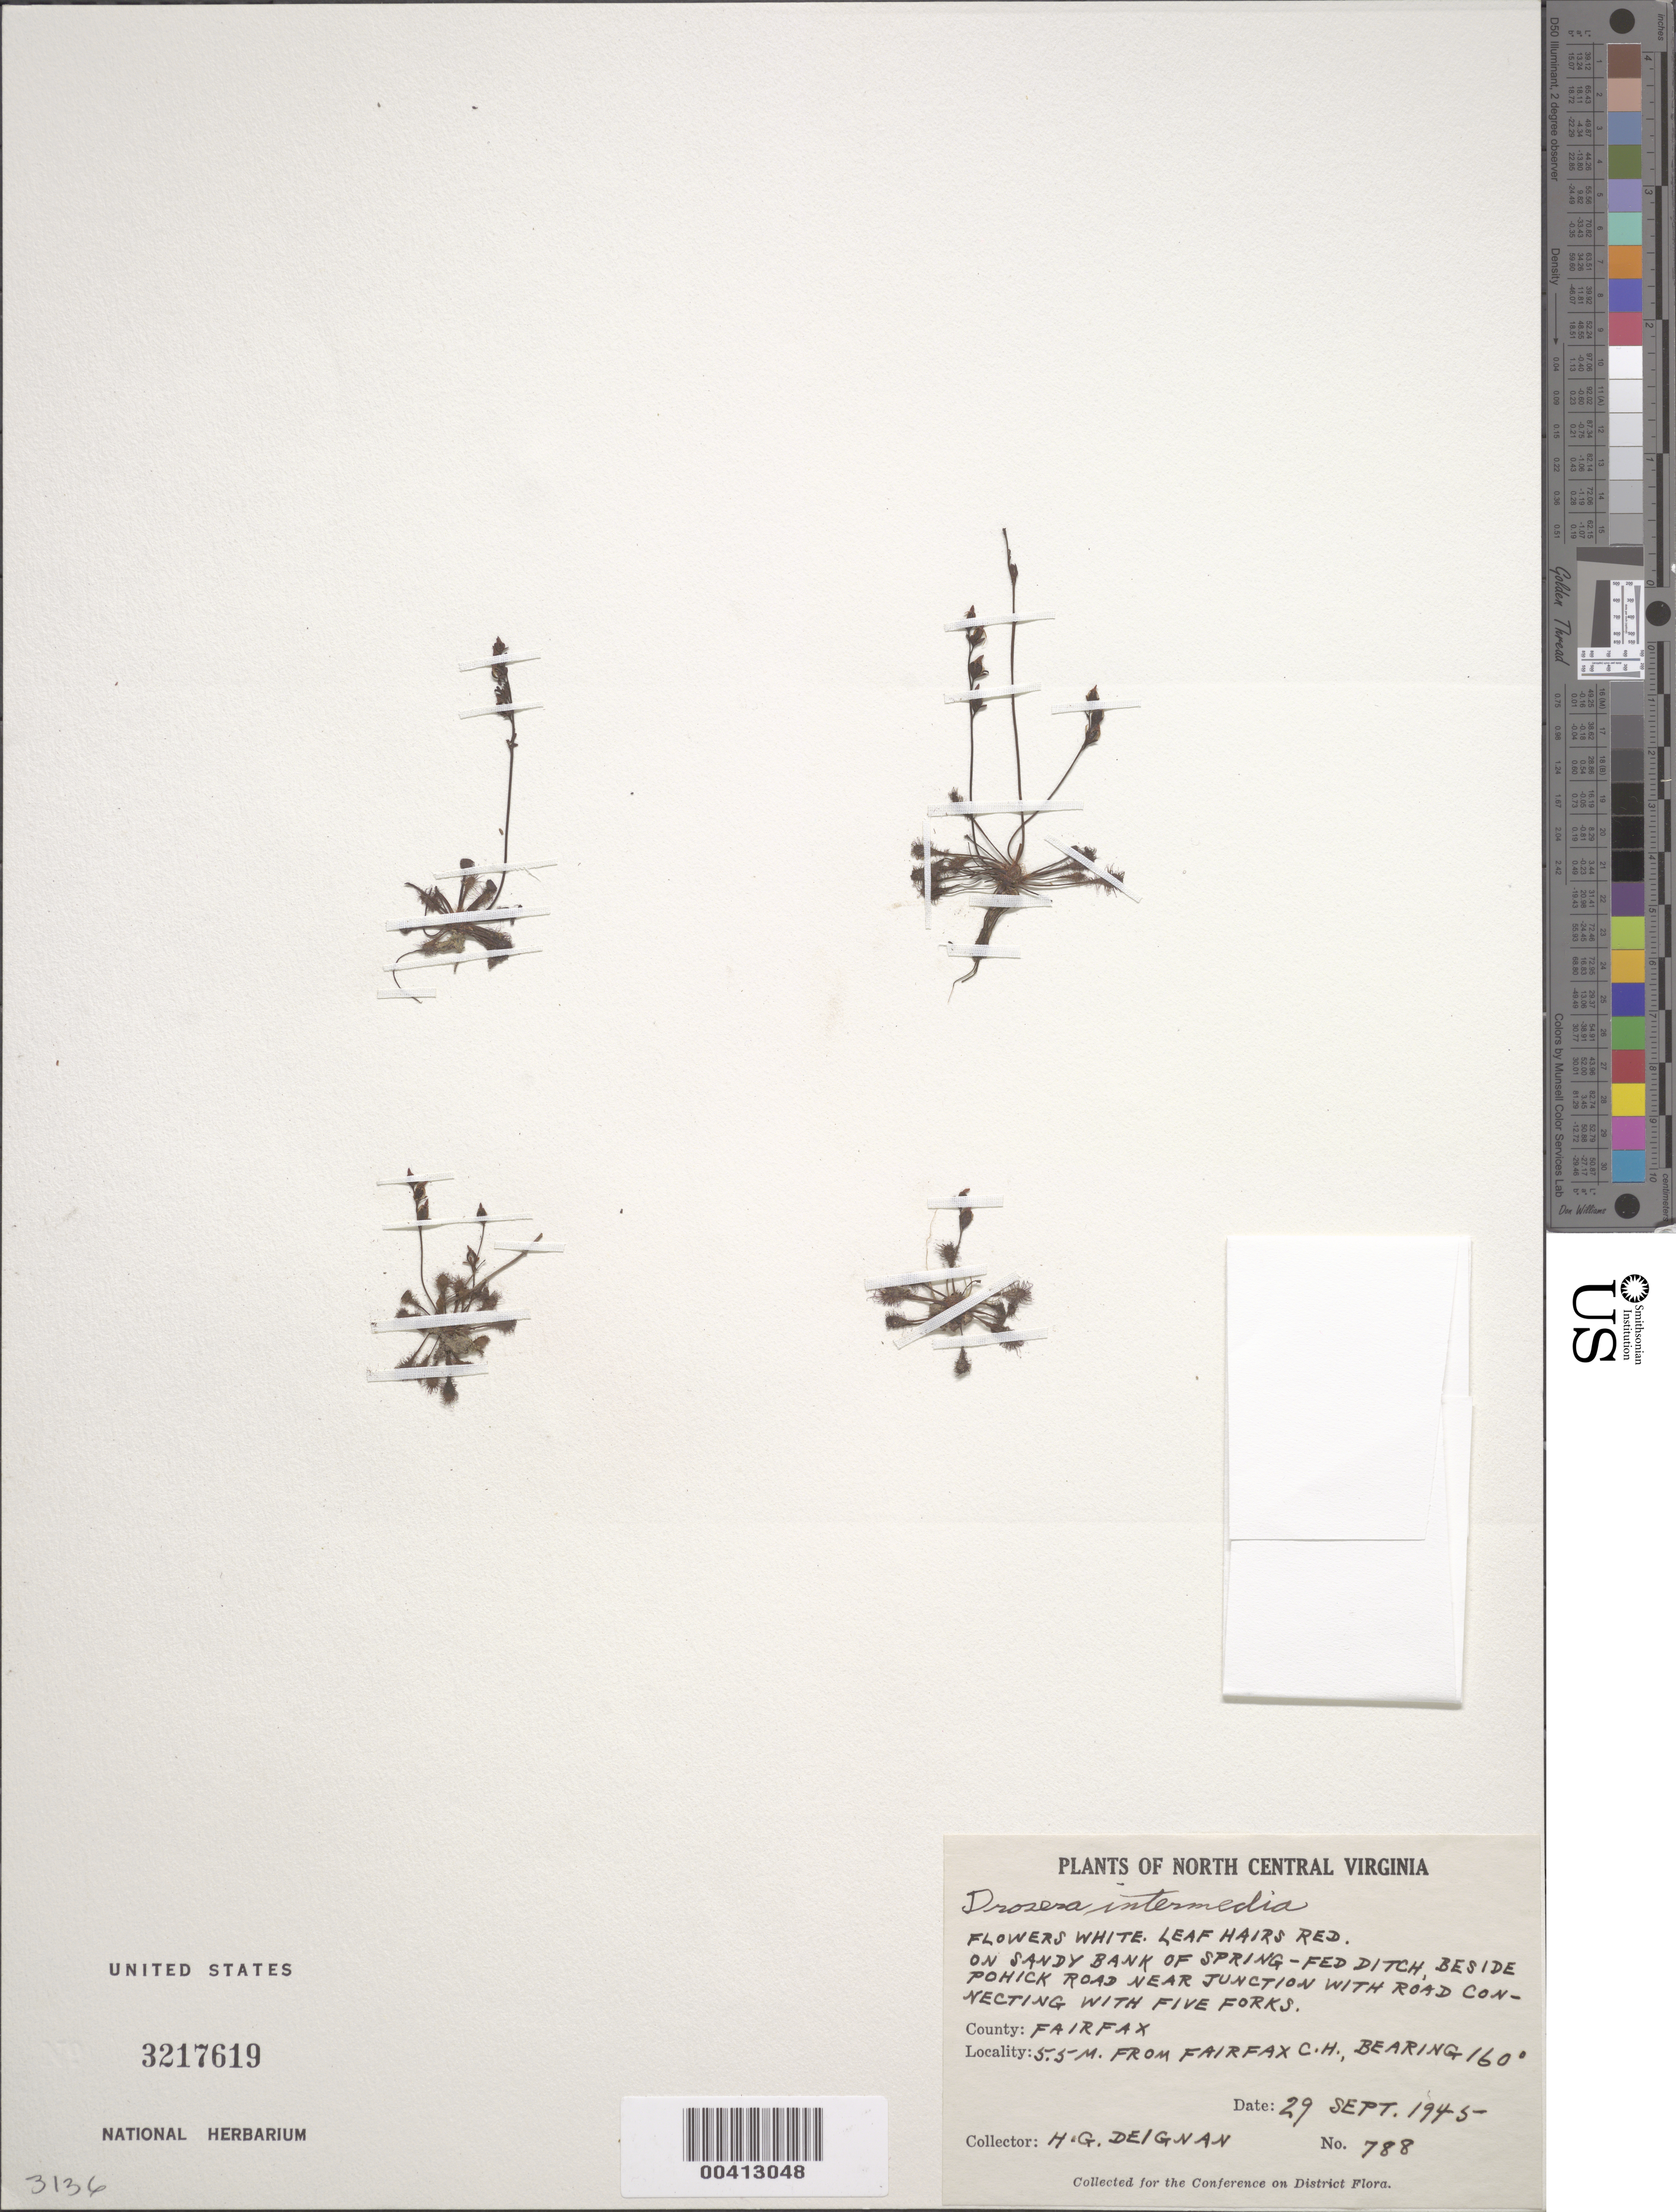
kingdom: Plantae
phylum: Tracheophyta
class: Magnoliopsida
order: Caryophyllales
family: Droseraceae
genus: Drosera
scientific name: Drosera intermedia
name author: Hayne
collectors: H. Deignan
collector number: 788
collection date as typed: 29 Sep 1945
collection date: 1945-09-29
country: United States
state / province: Virginia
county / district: Fairfax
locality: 5.5 Mi from Fairfax County Courthouse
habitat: On sandy bank of spring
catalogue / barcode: US 3217619